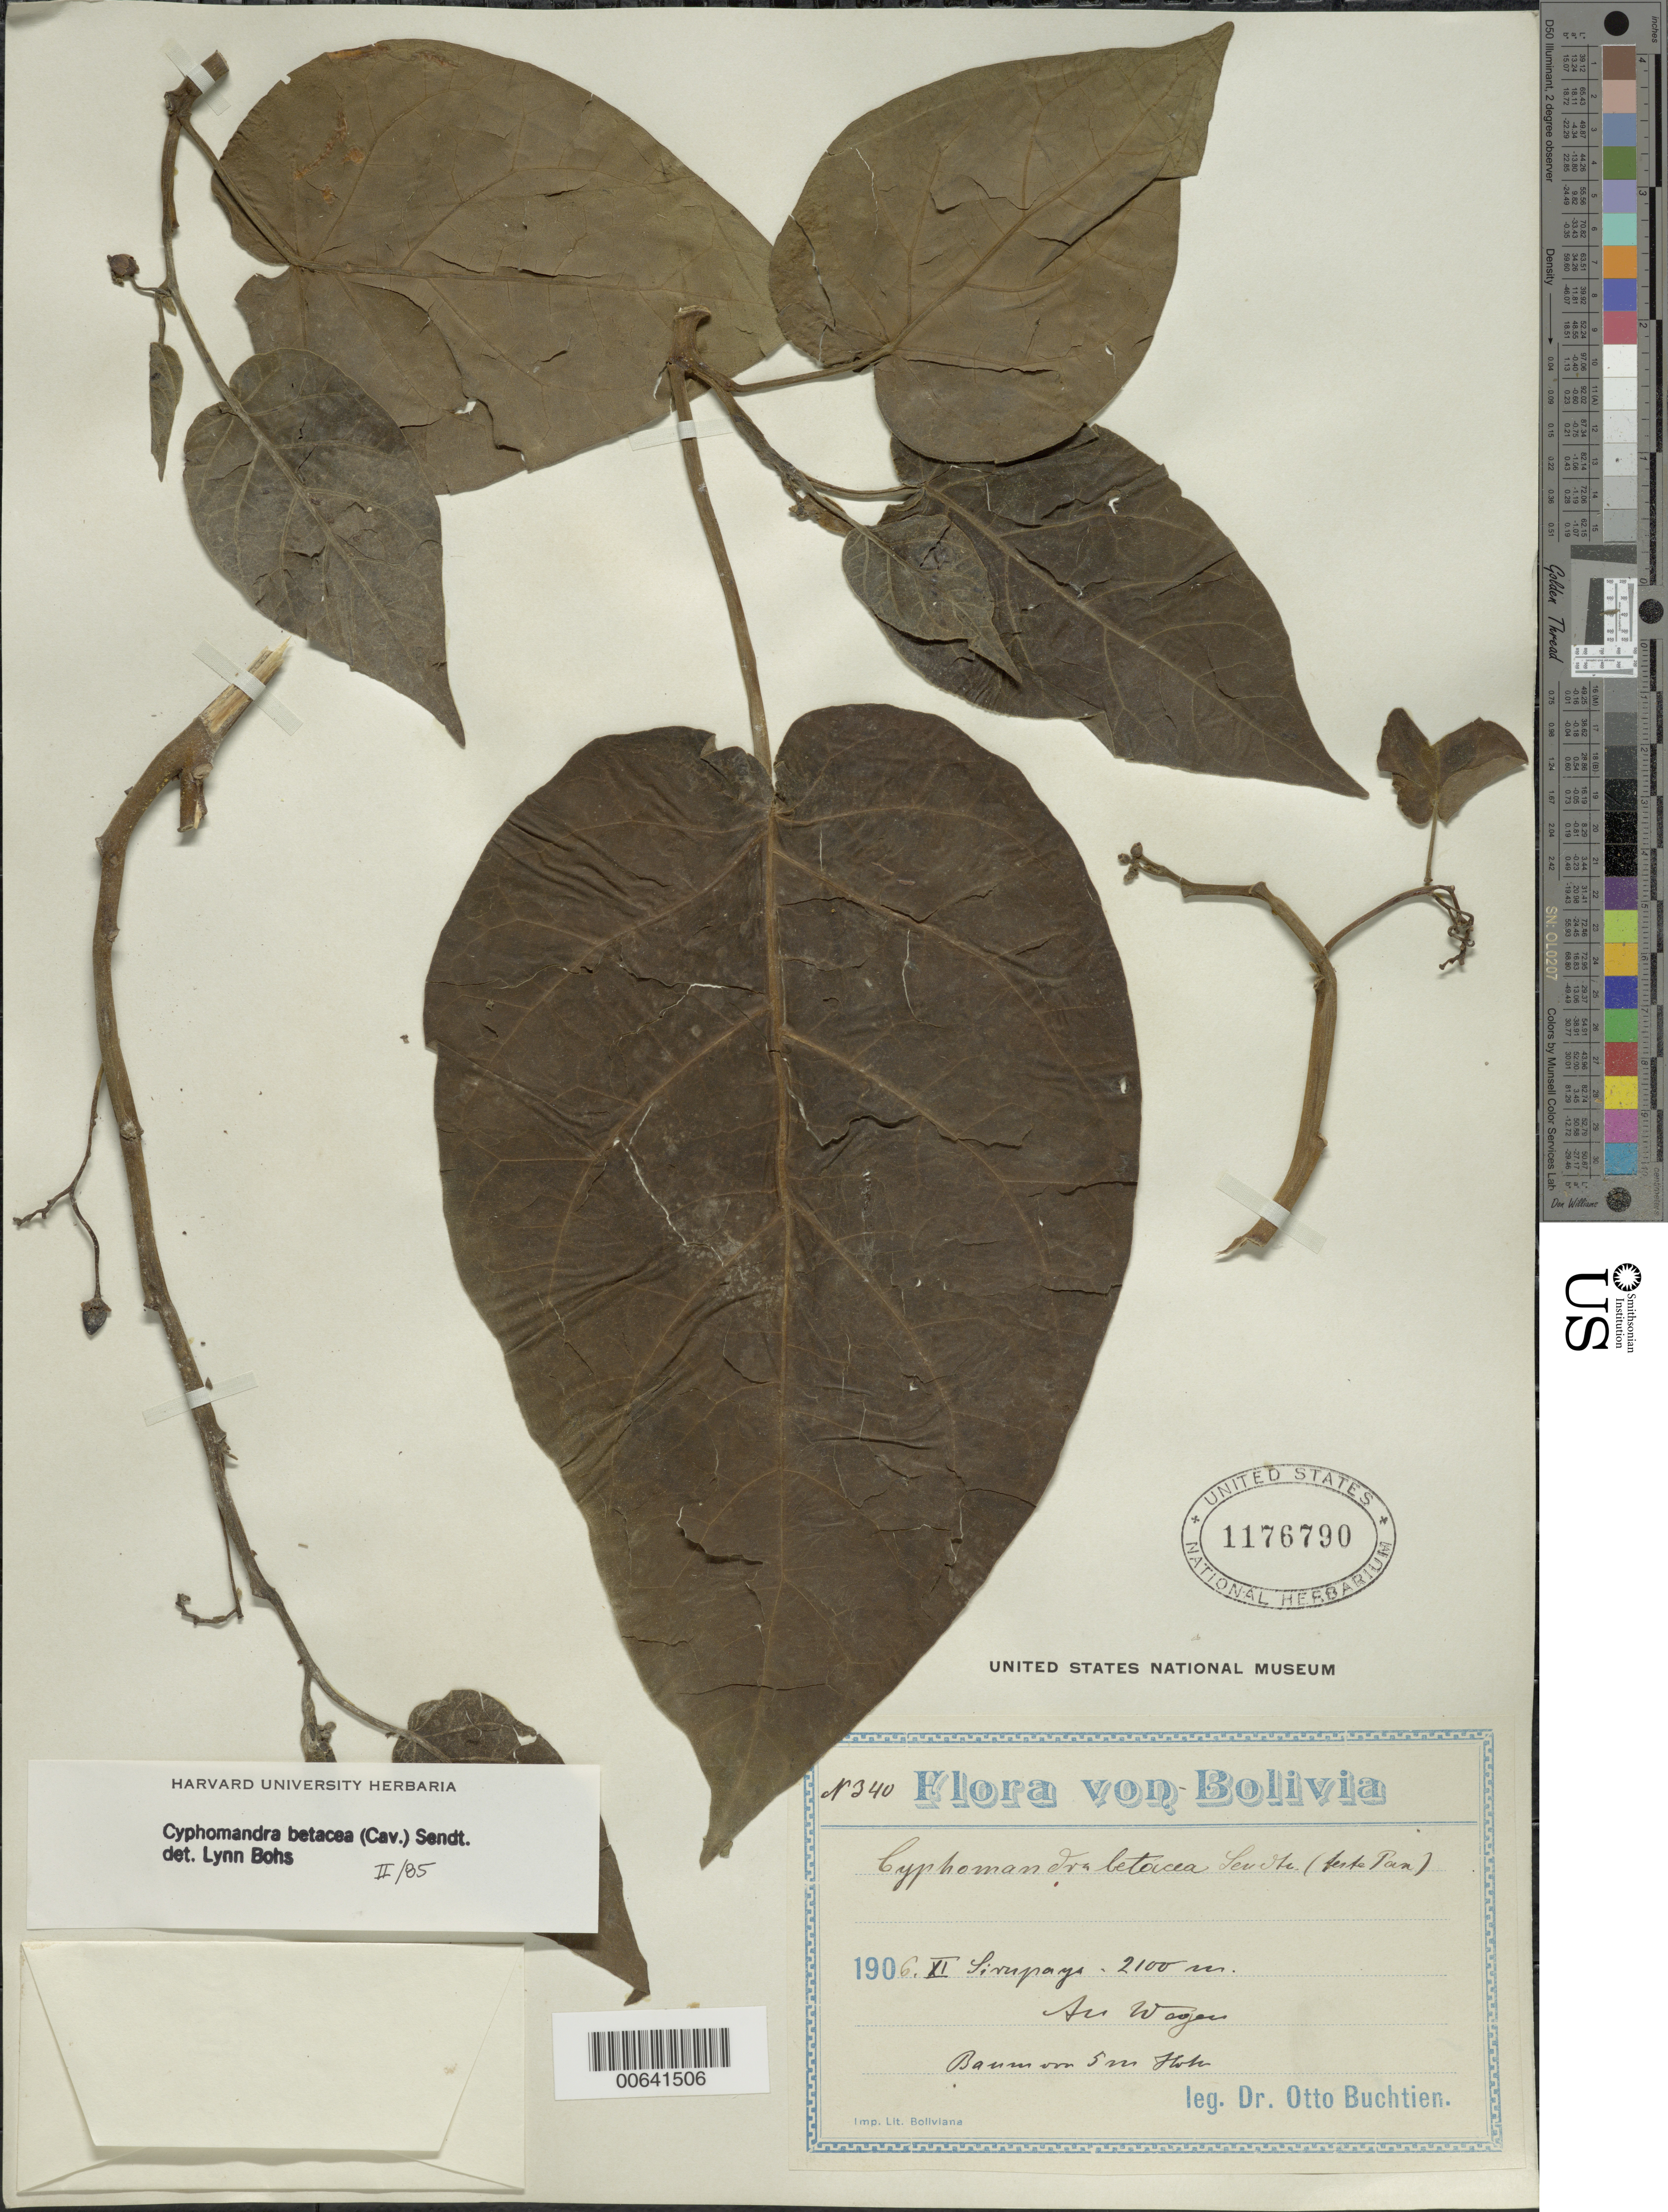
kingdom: Plantae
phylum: Tracheophyta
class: Magnoliopsida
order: Solanales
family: Solanaceae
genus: Cyphomandra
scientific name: Cyphomandra betacea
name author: (Cav.) Sendtn.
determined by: Bohs, L. A.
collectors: O. Buchtien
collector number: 340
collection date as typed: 01 Nov 1906 or 11 Jan 1906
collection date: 1906-01-11 or 1906-11-01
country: Bolivia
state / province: La Paz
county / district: Sud Yungas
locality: Lirupaya ? Sud Yungas.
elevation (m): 2100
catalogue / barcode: US 1176790